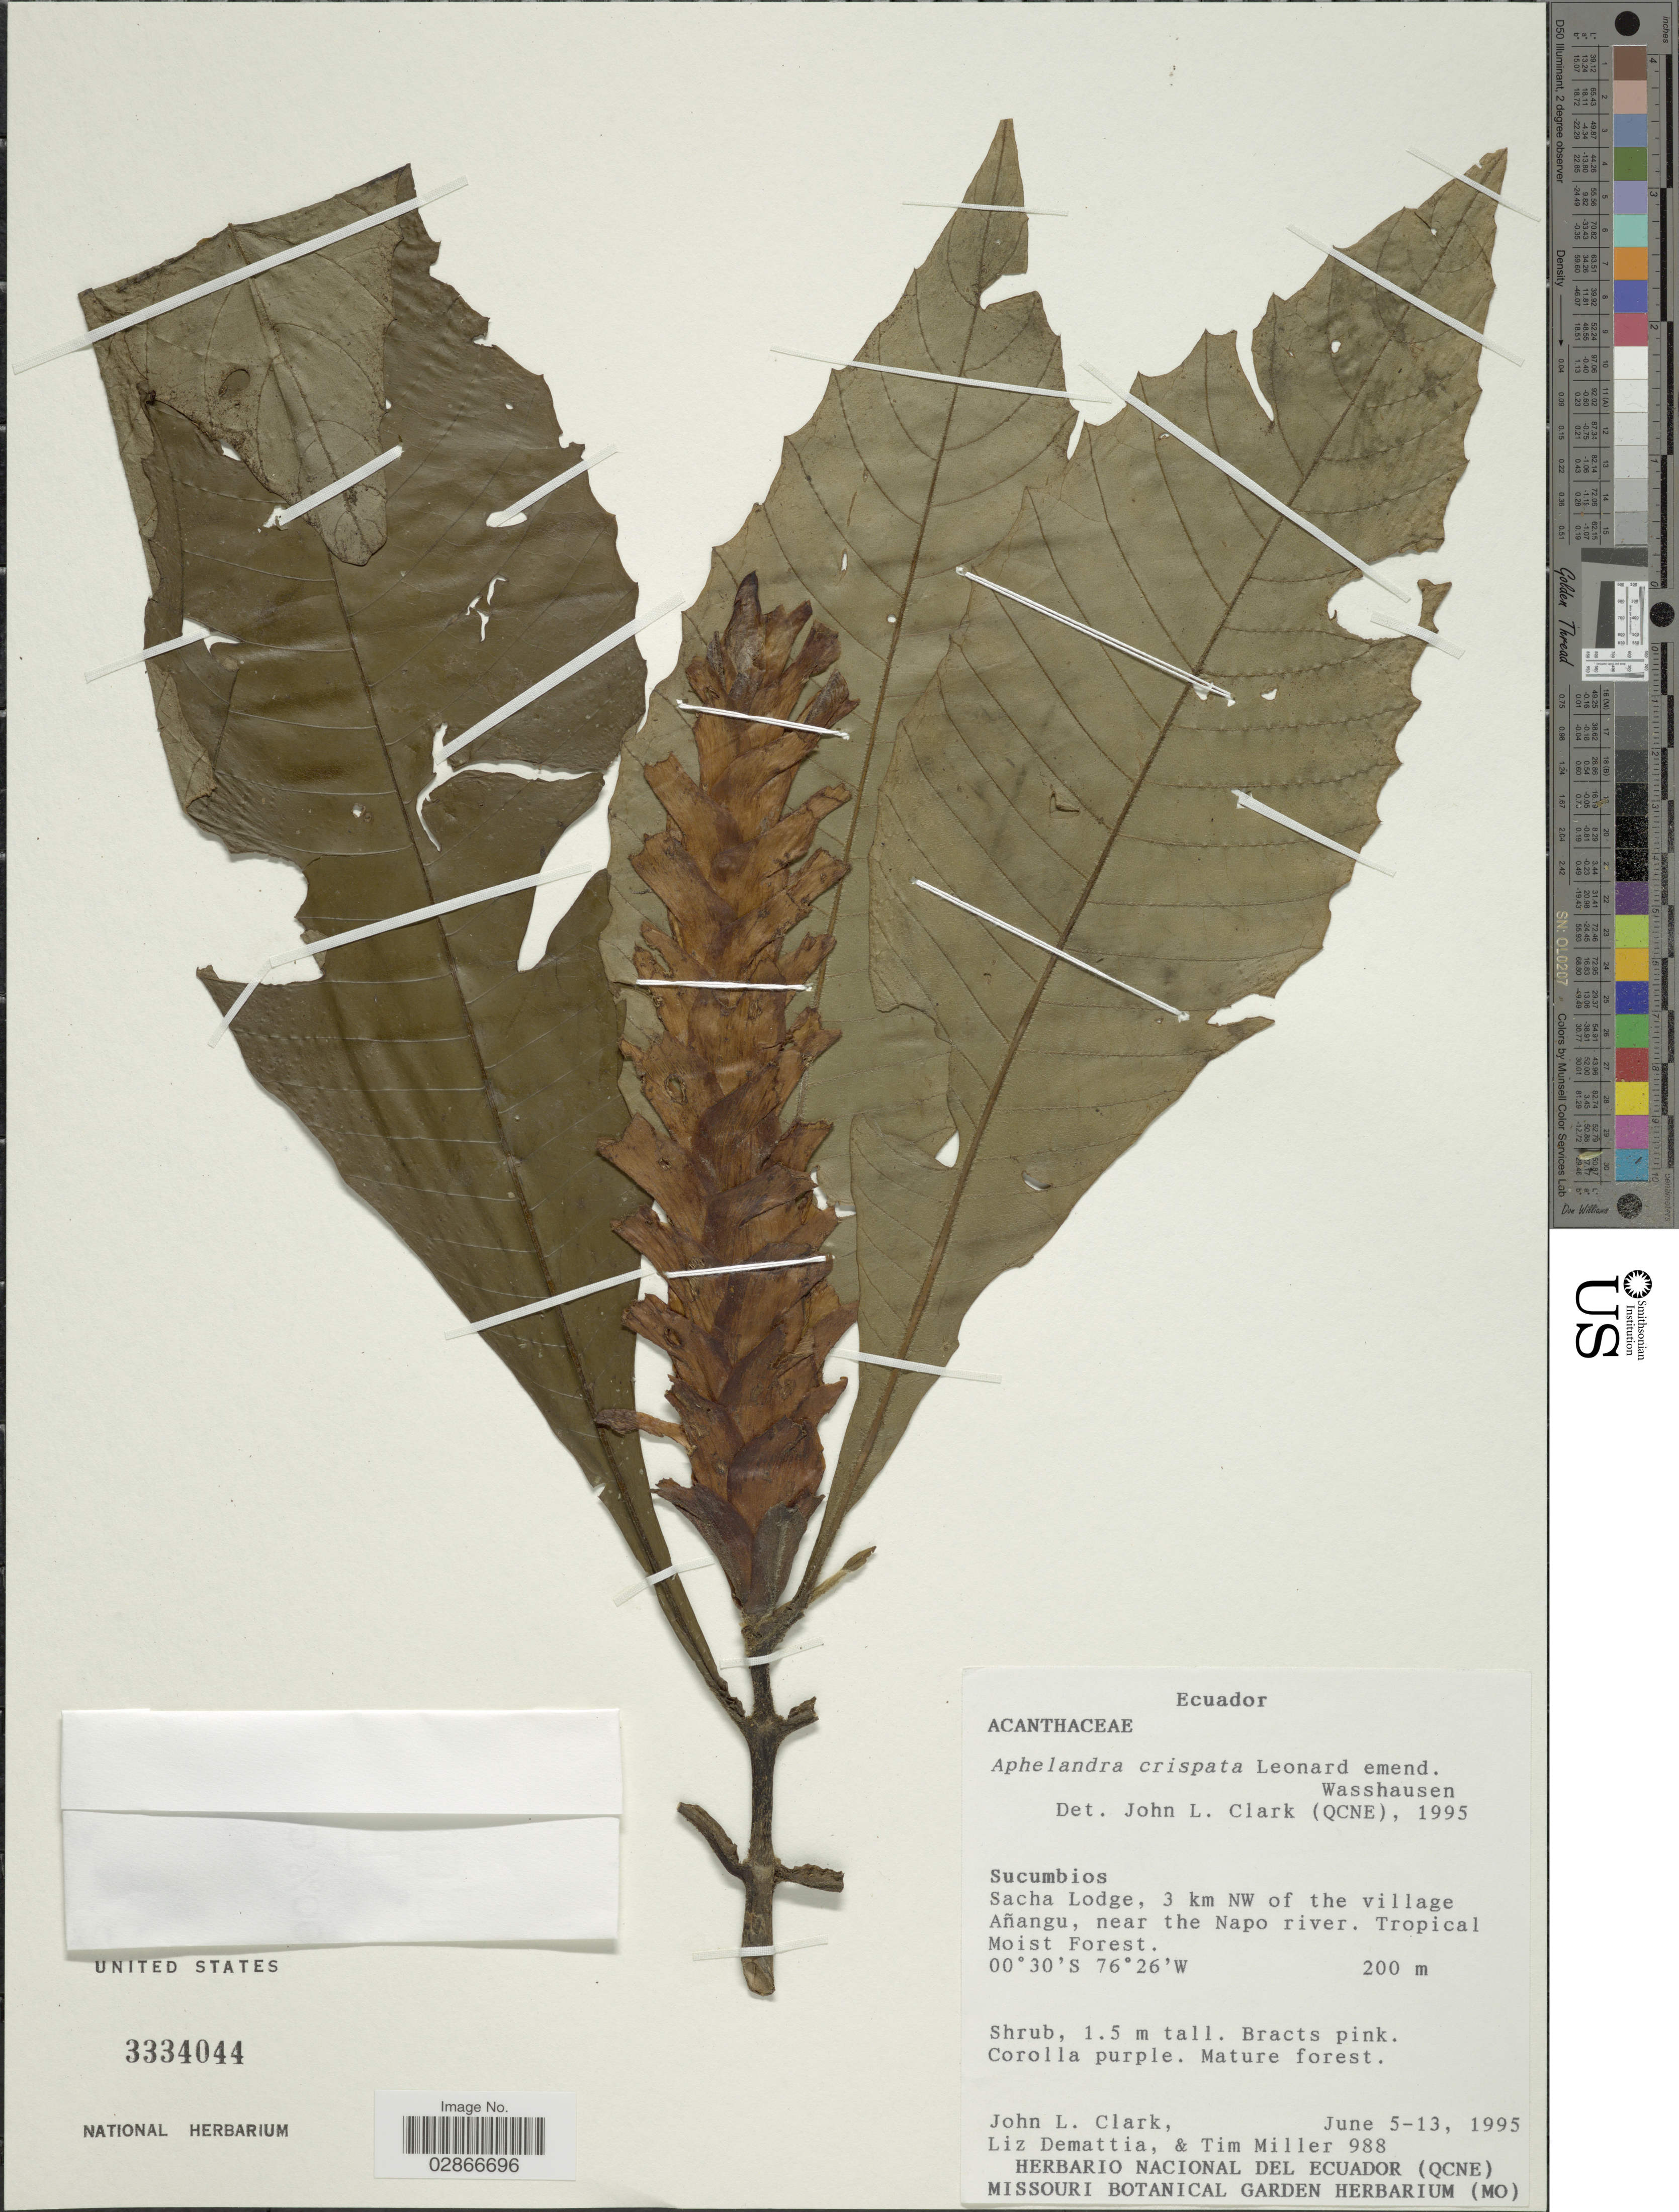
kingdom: Plantae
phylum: Tracheophyta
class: Magnoliopsida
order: Lamiales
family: Acanthaceae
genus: Aphelandra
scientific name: Aphelandra crispata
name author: Leonard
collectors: J. L. Clark, L. Demattia & T. Miller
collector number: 988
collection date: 1995-06-05/1995-06-13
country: Ecuador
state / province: Sucumbíos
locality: Sacha Lodge, 3 km NW of the village Añangu, near the Napo river.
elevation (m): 200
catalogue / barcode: US 3334044